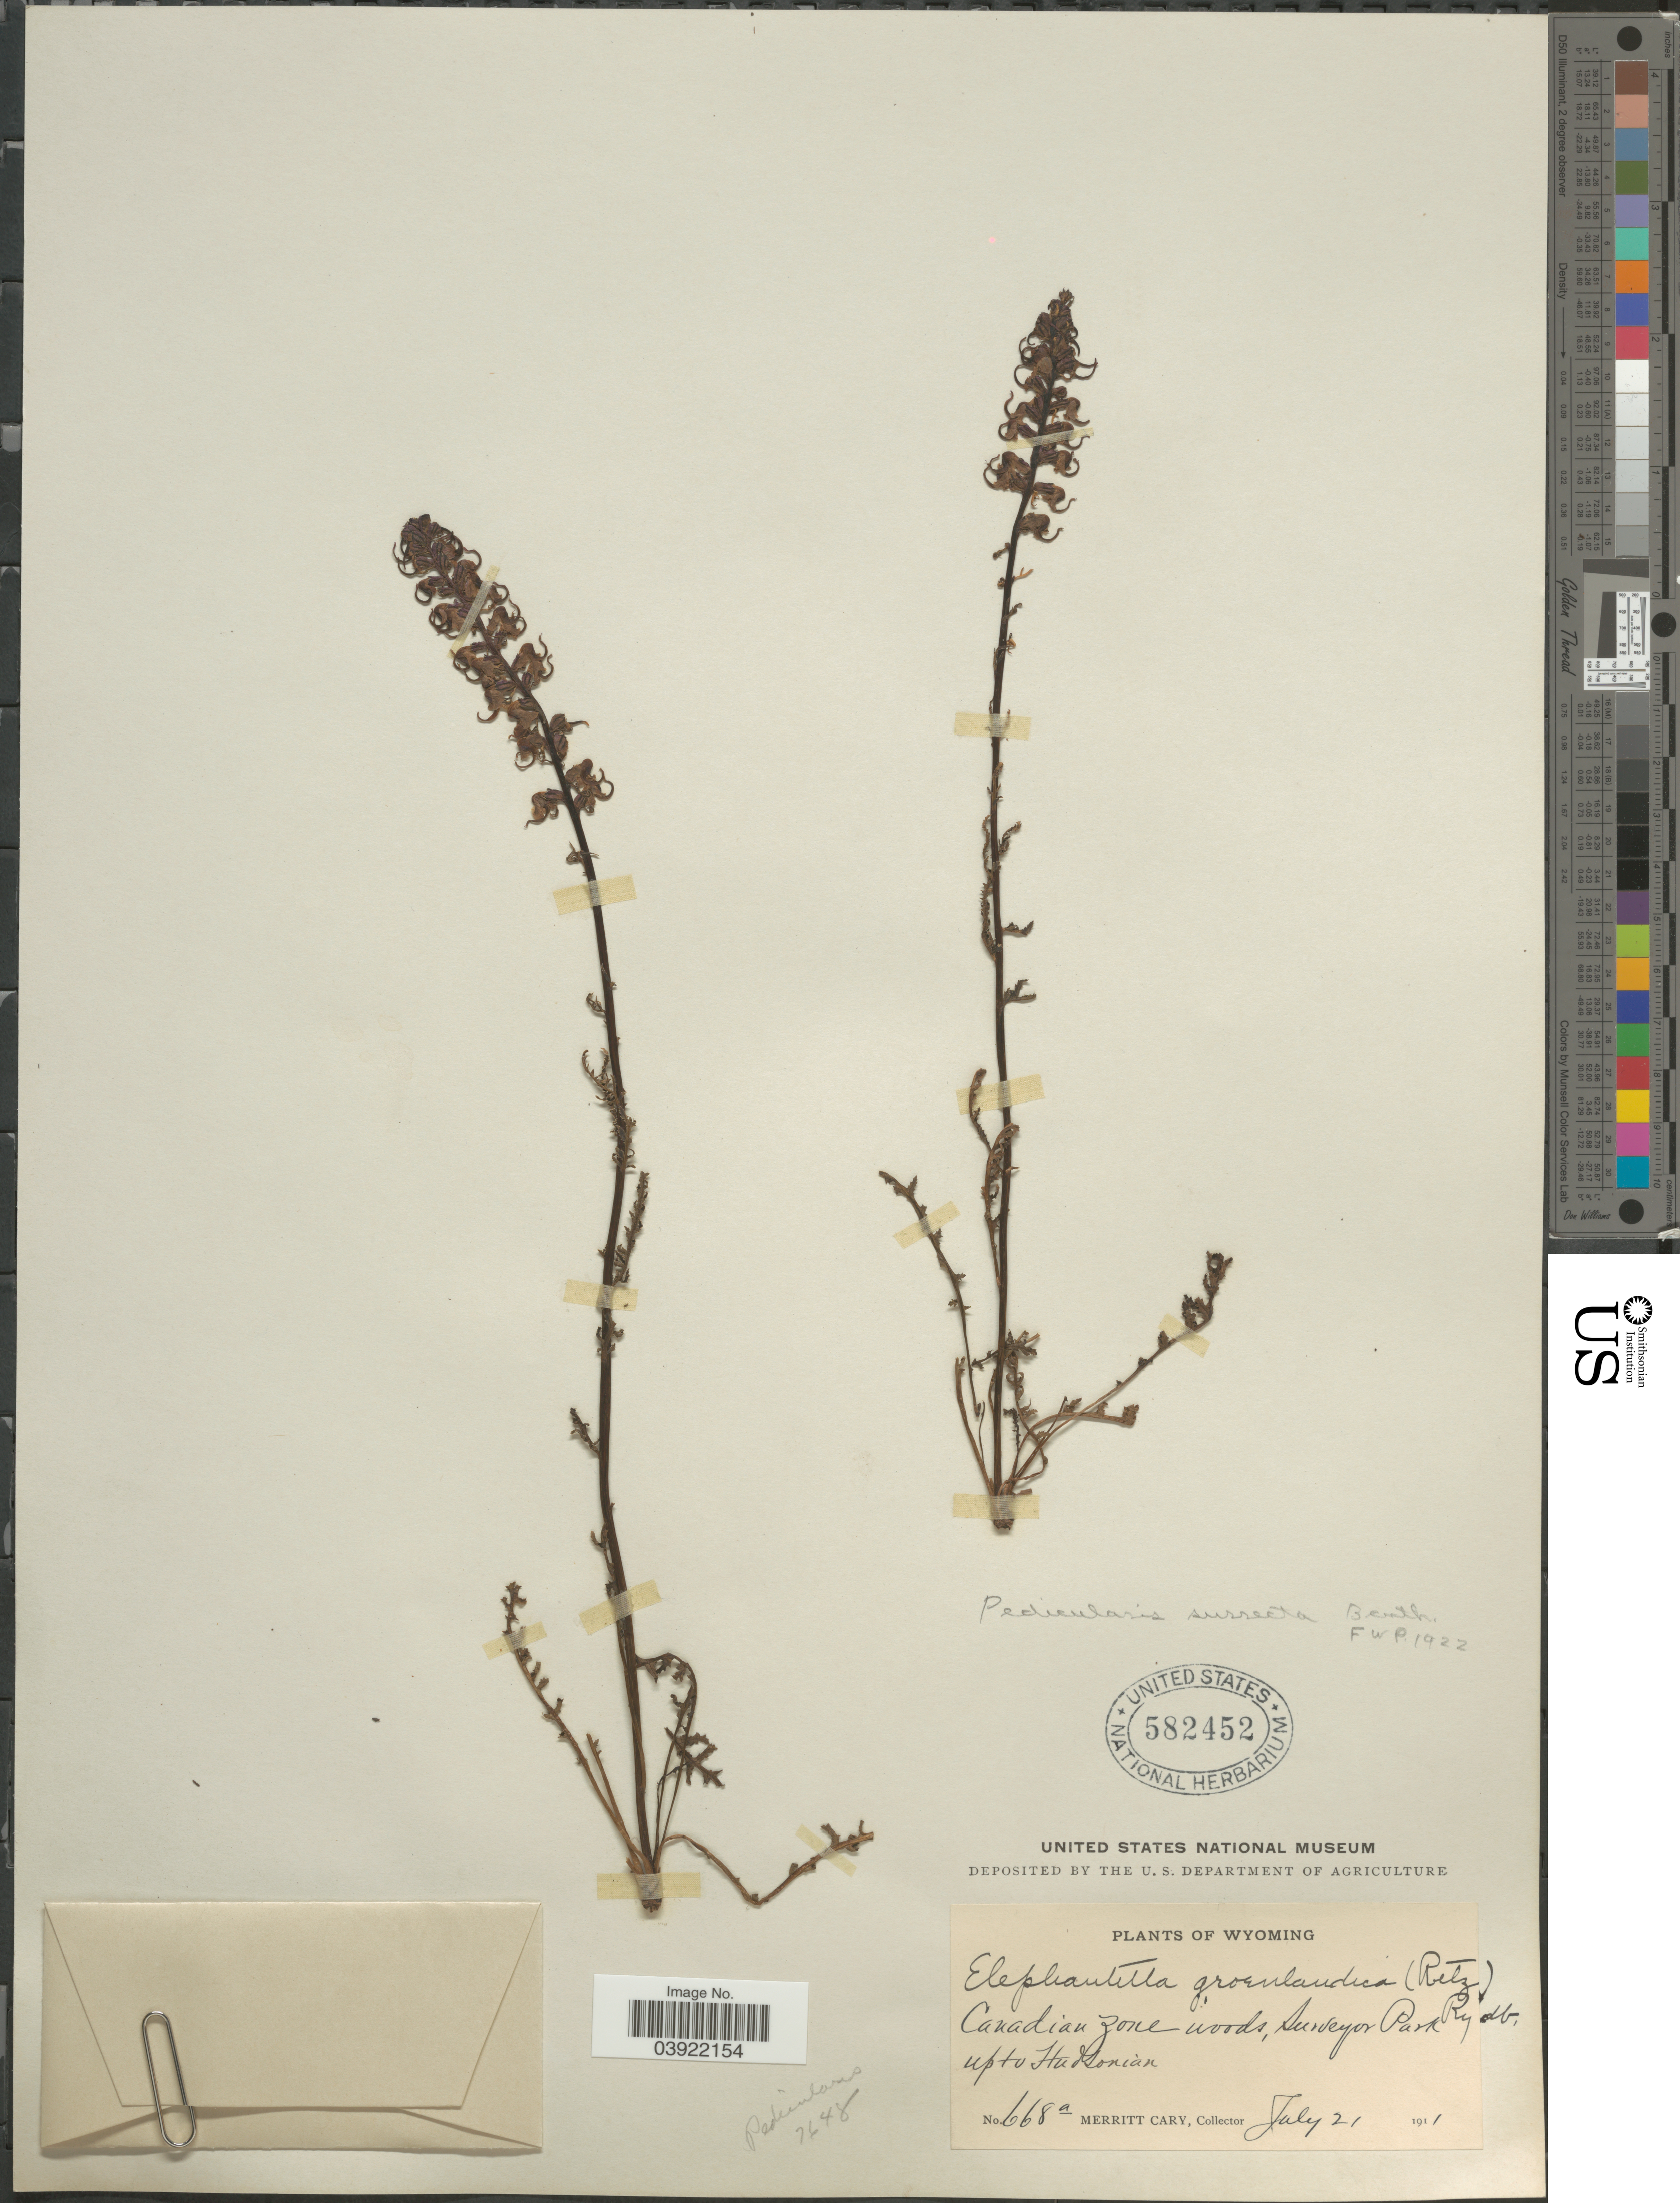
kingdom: Plantae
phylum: Tracheophyta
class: Magnoliopsida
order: Lamiales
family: Orobanchaceae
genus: Pedicularis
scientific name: Pedicularis groenlandica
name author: Retz.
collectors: M. Cary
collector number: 668a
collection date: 1911-07-21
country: United States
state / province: Wyoming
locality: Canadian Zone woods, Surveyor Park up to Hudsonian.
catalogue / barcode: US 582452